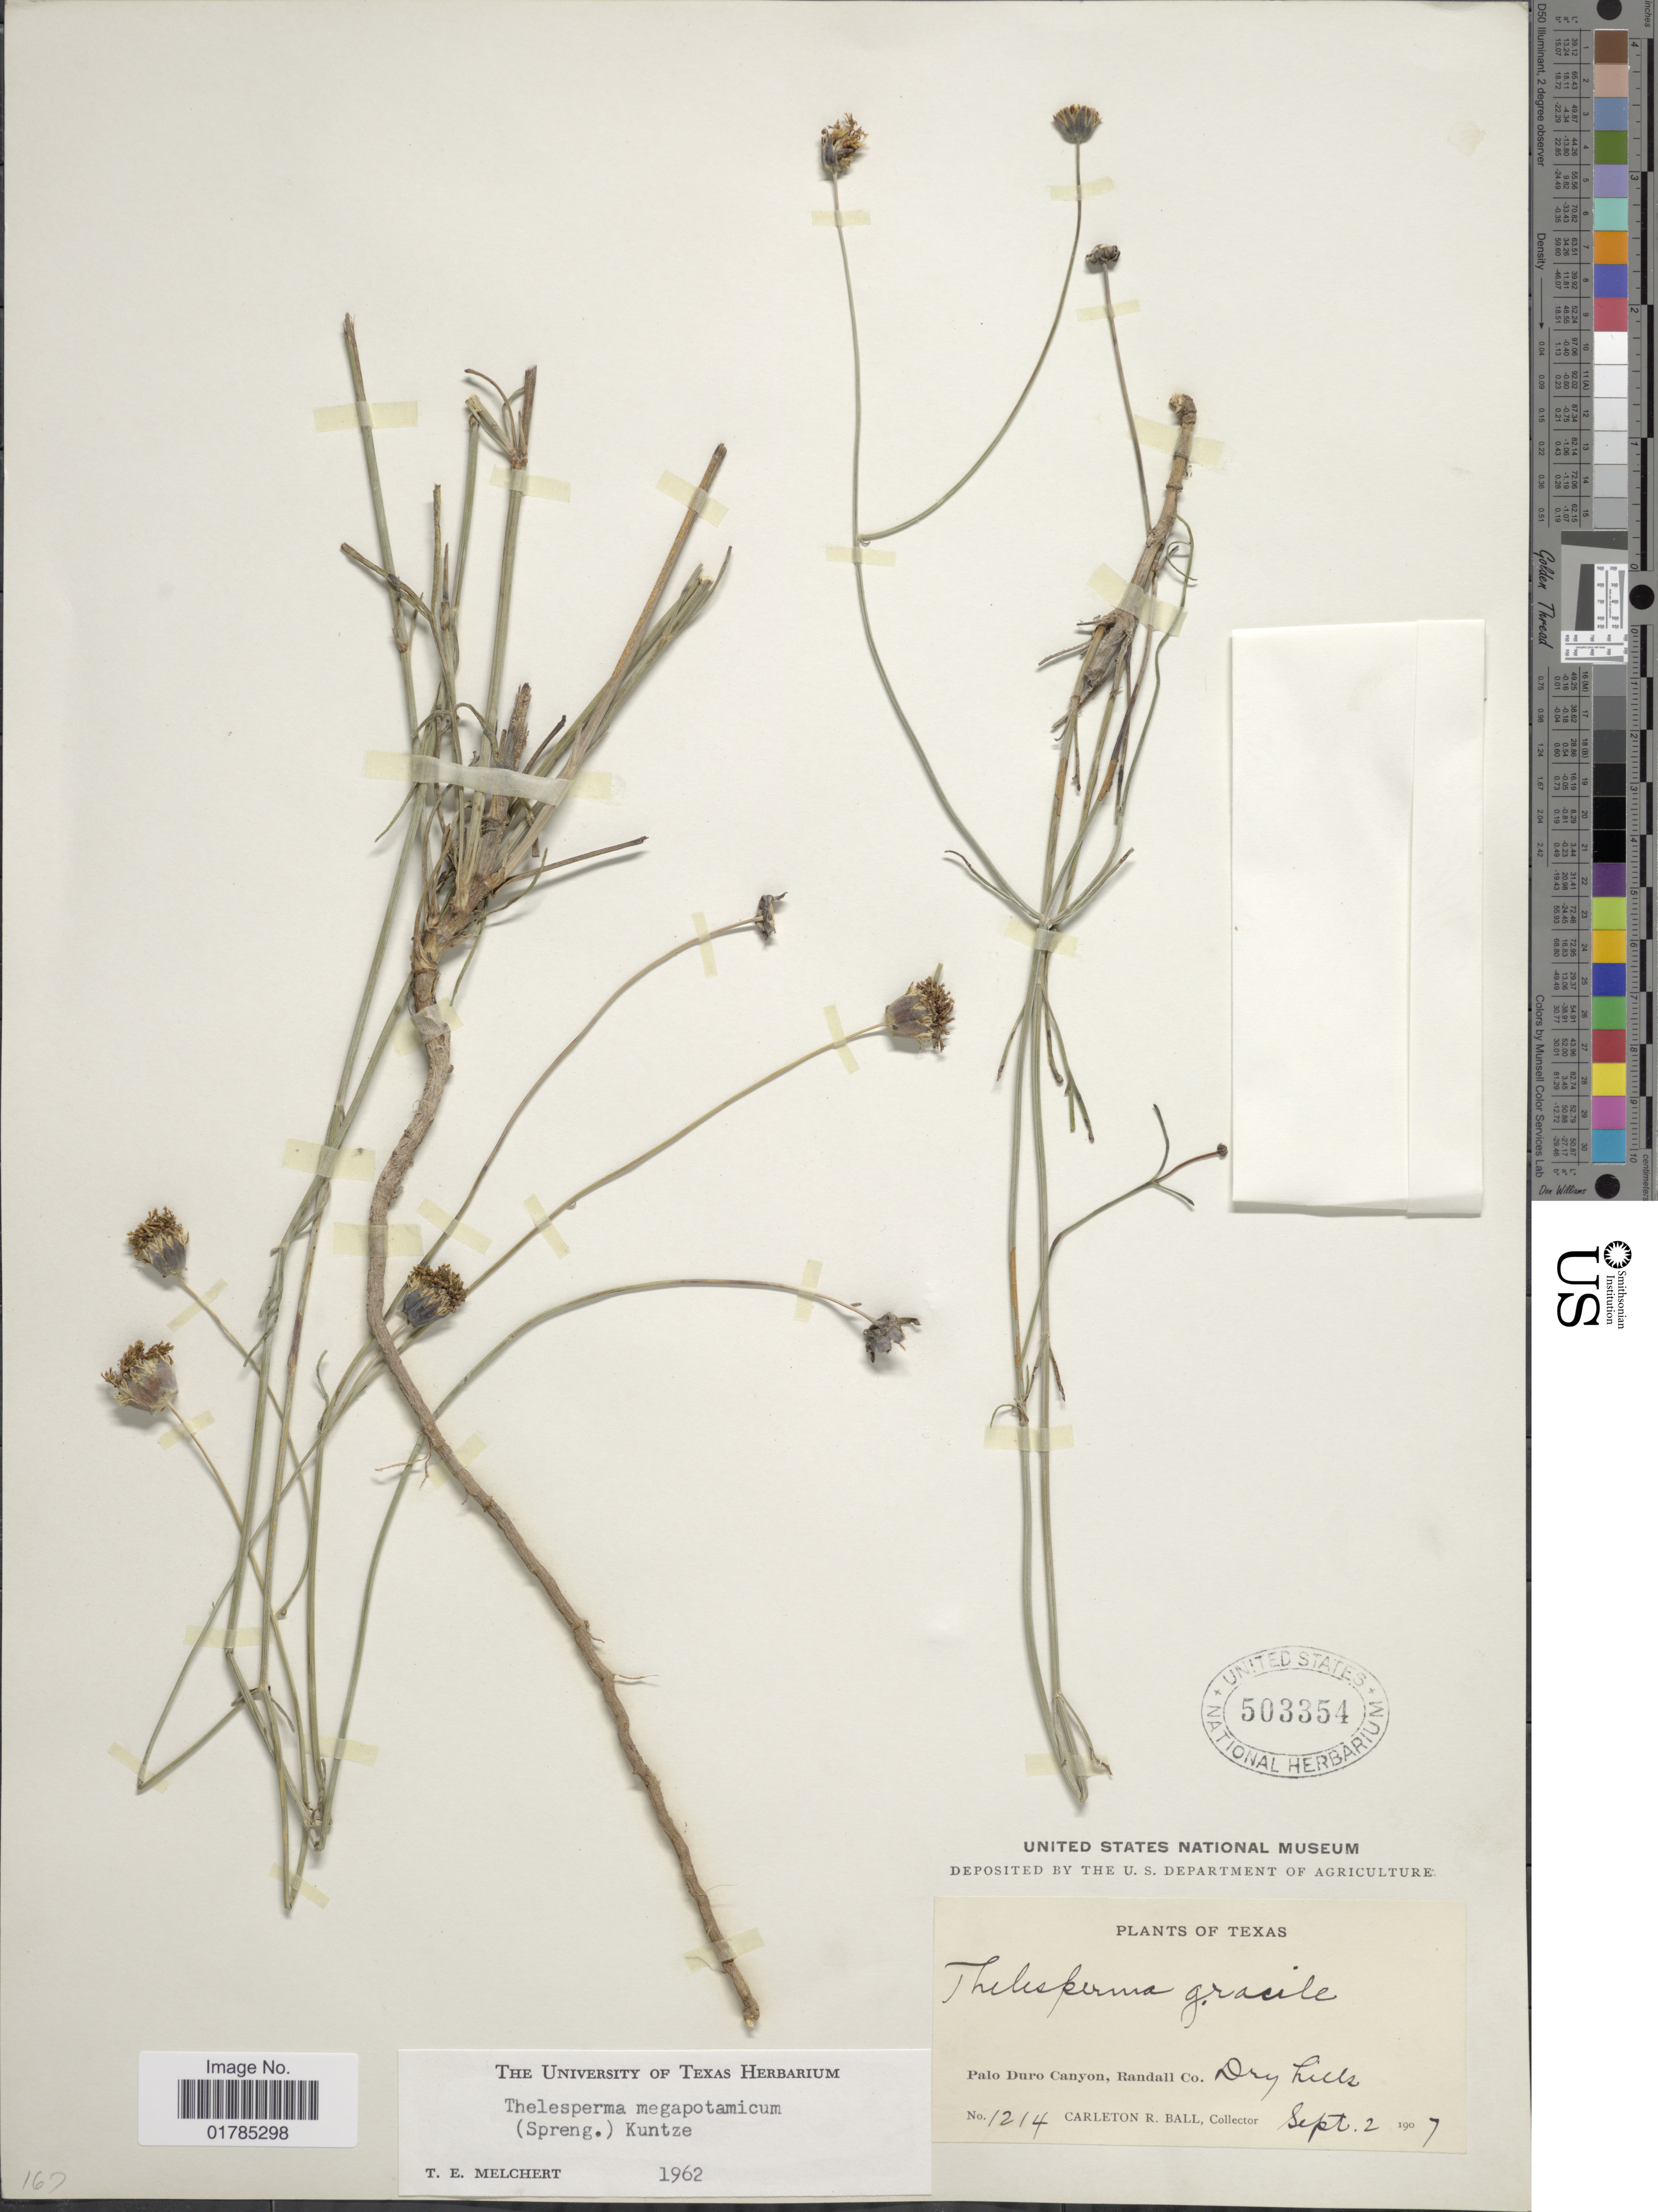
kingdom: Plantae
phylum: Tracheophyta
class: Magnoliopsida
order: Asterales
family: Asteraceae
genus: Thelesperma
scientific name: Thelesperma megapotamicum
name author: (Spreng.) Herter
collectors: C. R. Ball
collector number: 1214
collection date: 1907-09-02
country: United States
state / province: Texas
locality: Palo Duro Canyon, Randall Co.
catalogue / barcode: US 503354